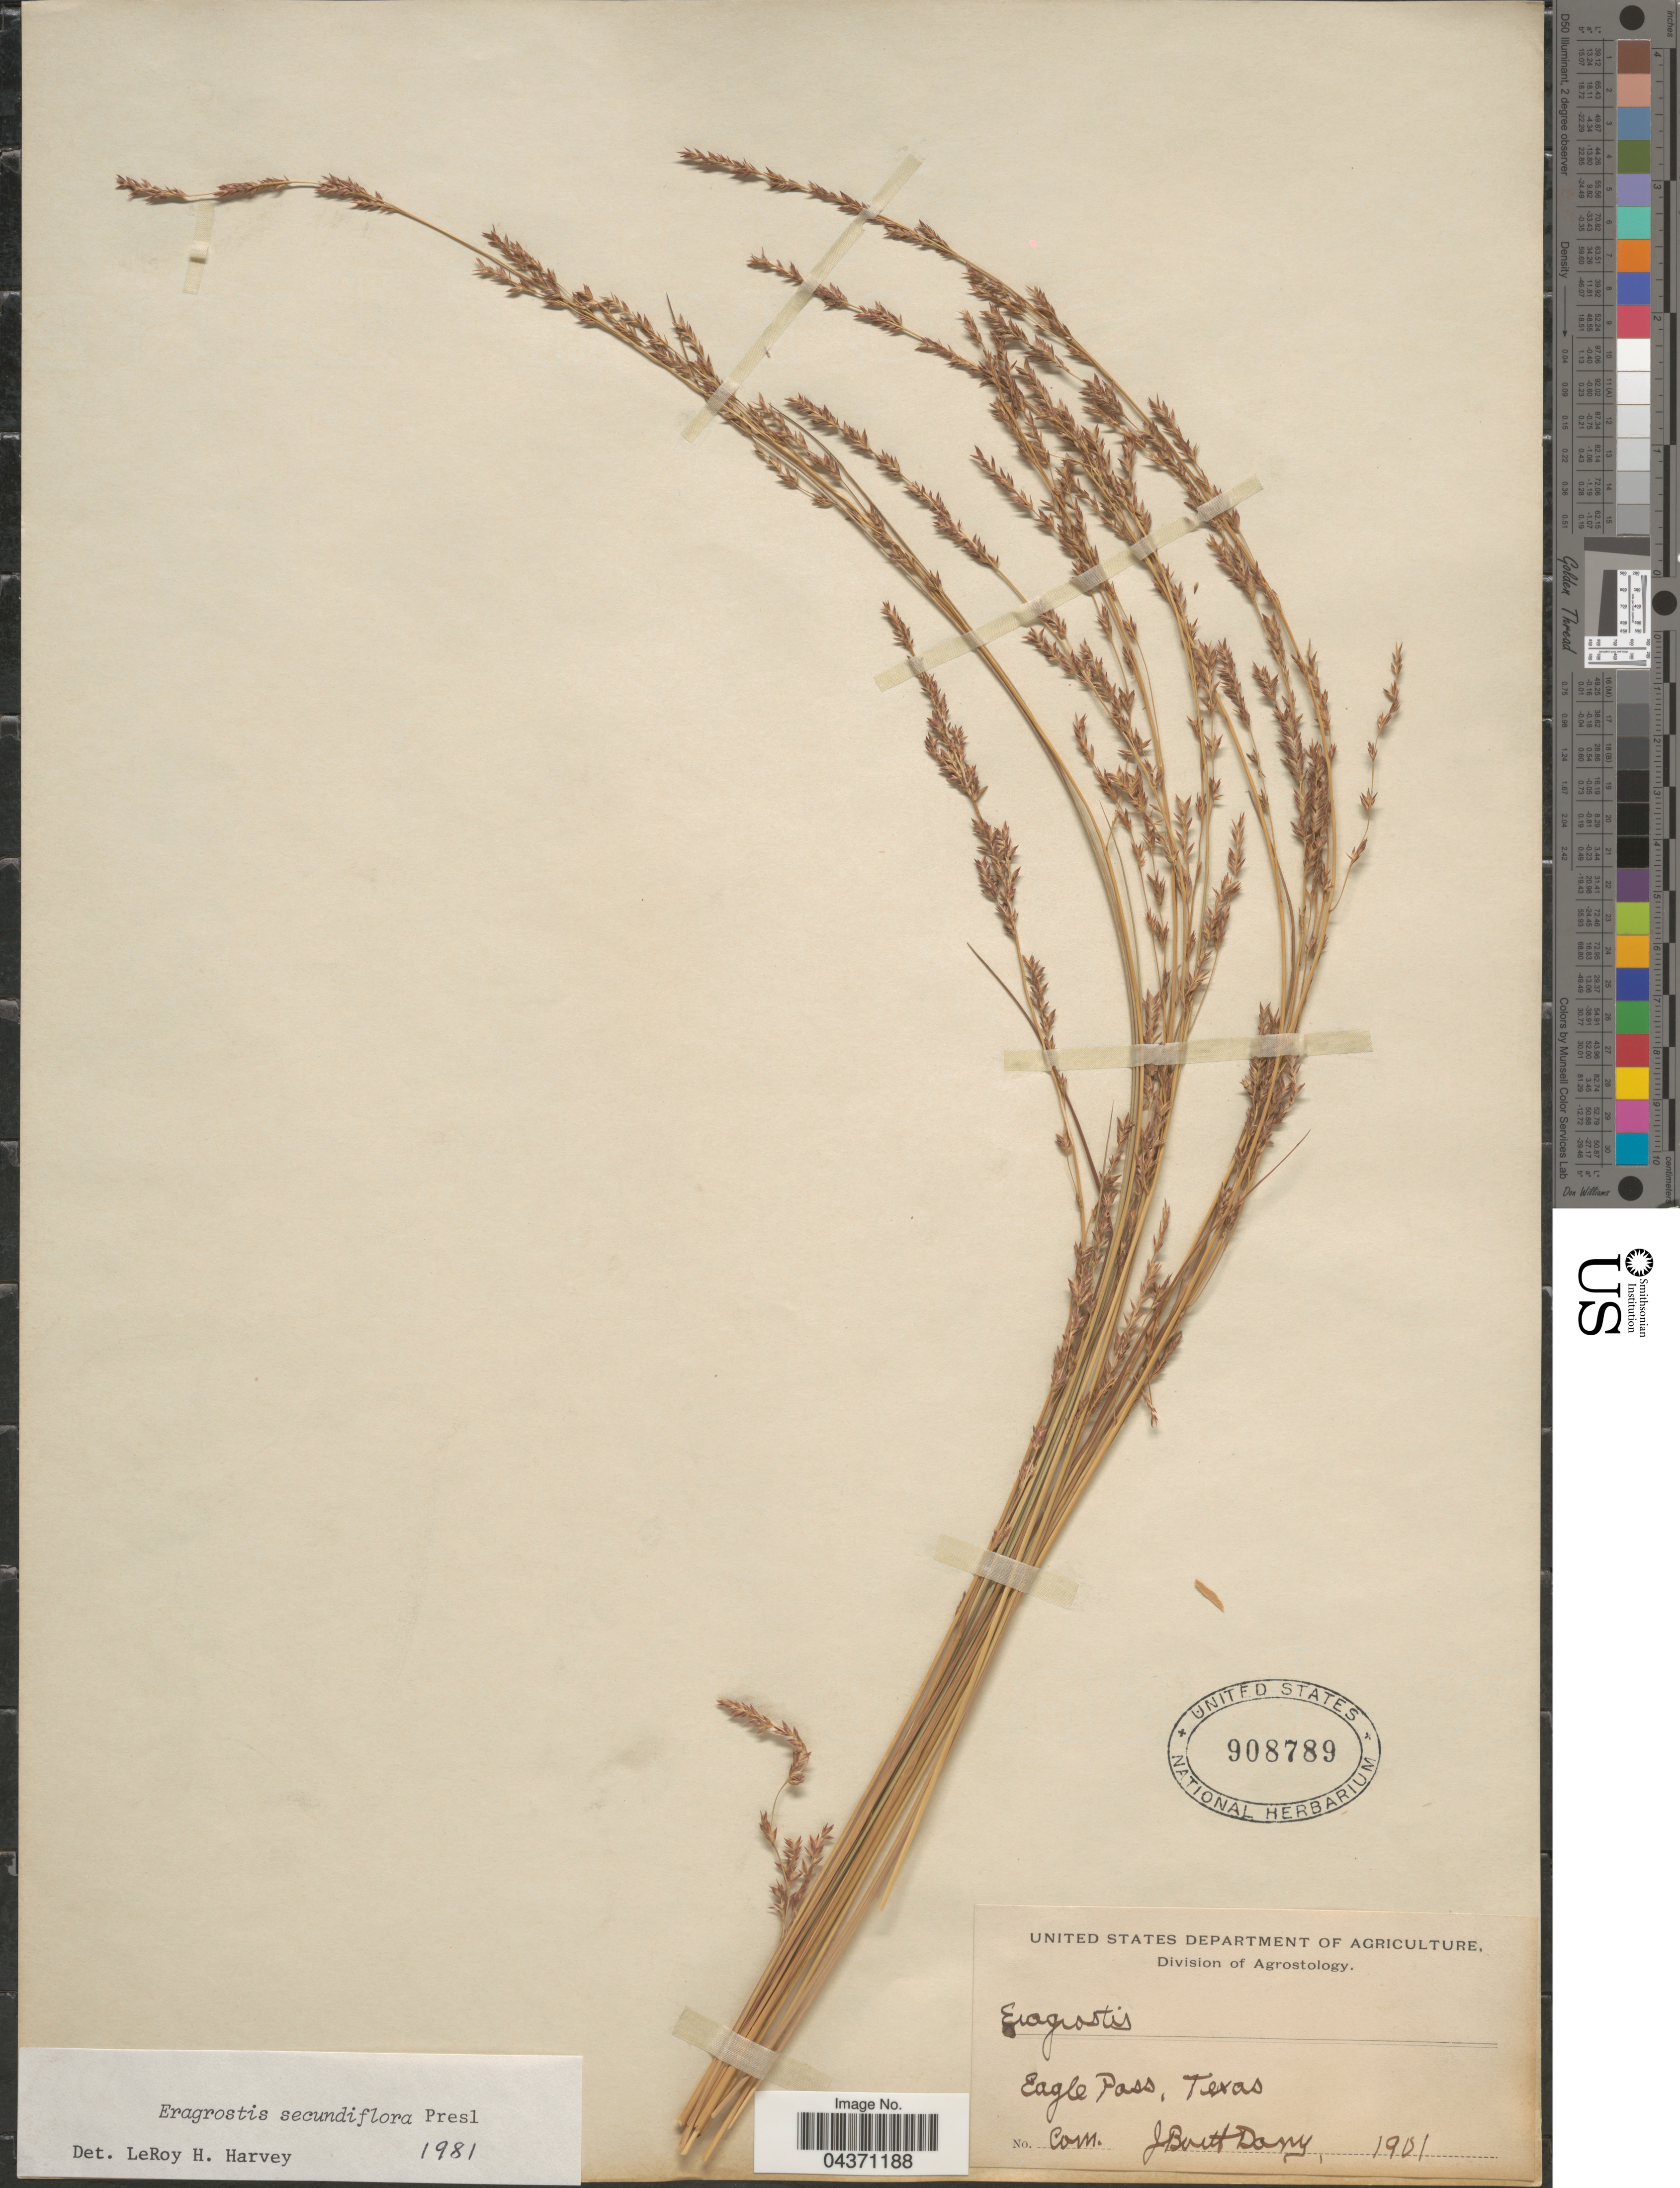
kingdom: Plantae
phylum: Tracheophyta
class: Liliopsida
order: Poales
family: Poaceae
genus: Eragrostis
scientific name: Eragrostis secundiflora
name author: J. Presl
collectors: J. Burtt Davy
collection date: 1901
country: United States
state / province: Texas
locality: Eagle Pass.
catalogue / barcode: US 908789